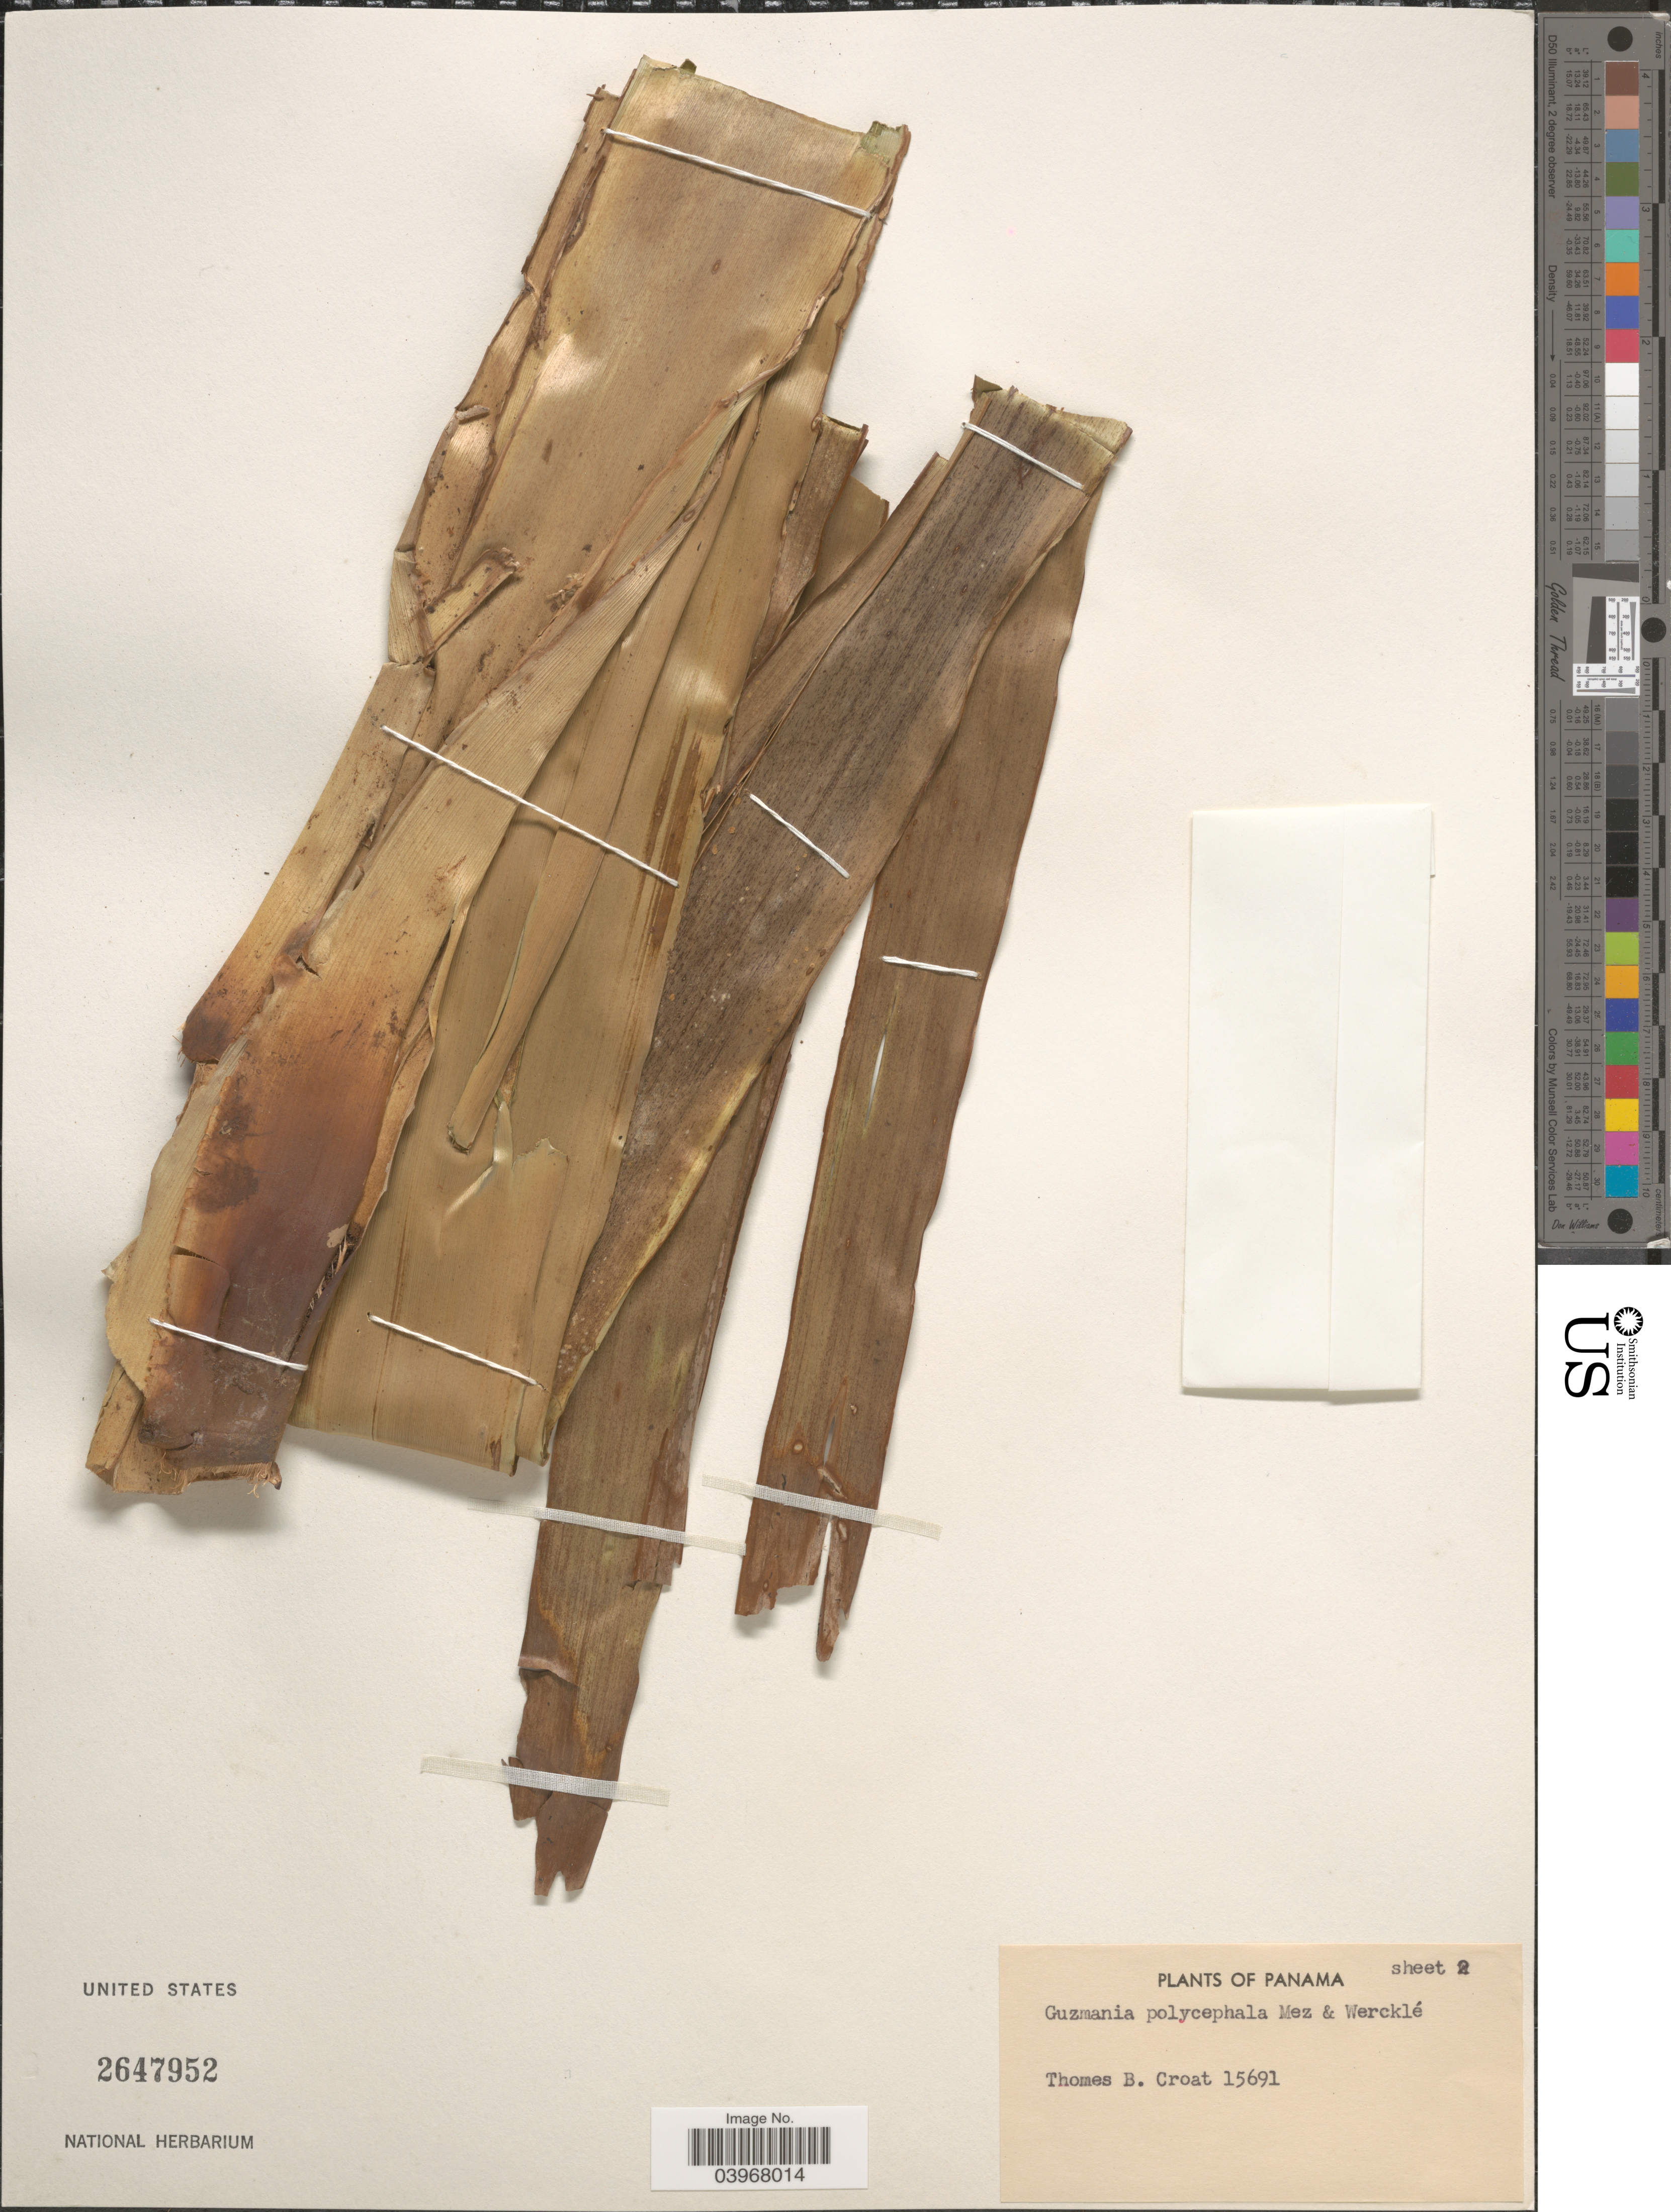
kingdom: Plantae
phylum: Tracheophyta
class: Liliopsida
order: Poales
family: Bromeliaceae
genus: Guzmania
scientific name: Guzmania polycephala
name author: Mez & Wercklé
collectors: T. B. Croat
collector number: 15691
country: Panama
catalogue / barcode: US 2647952